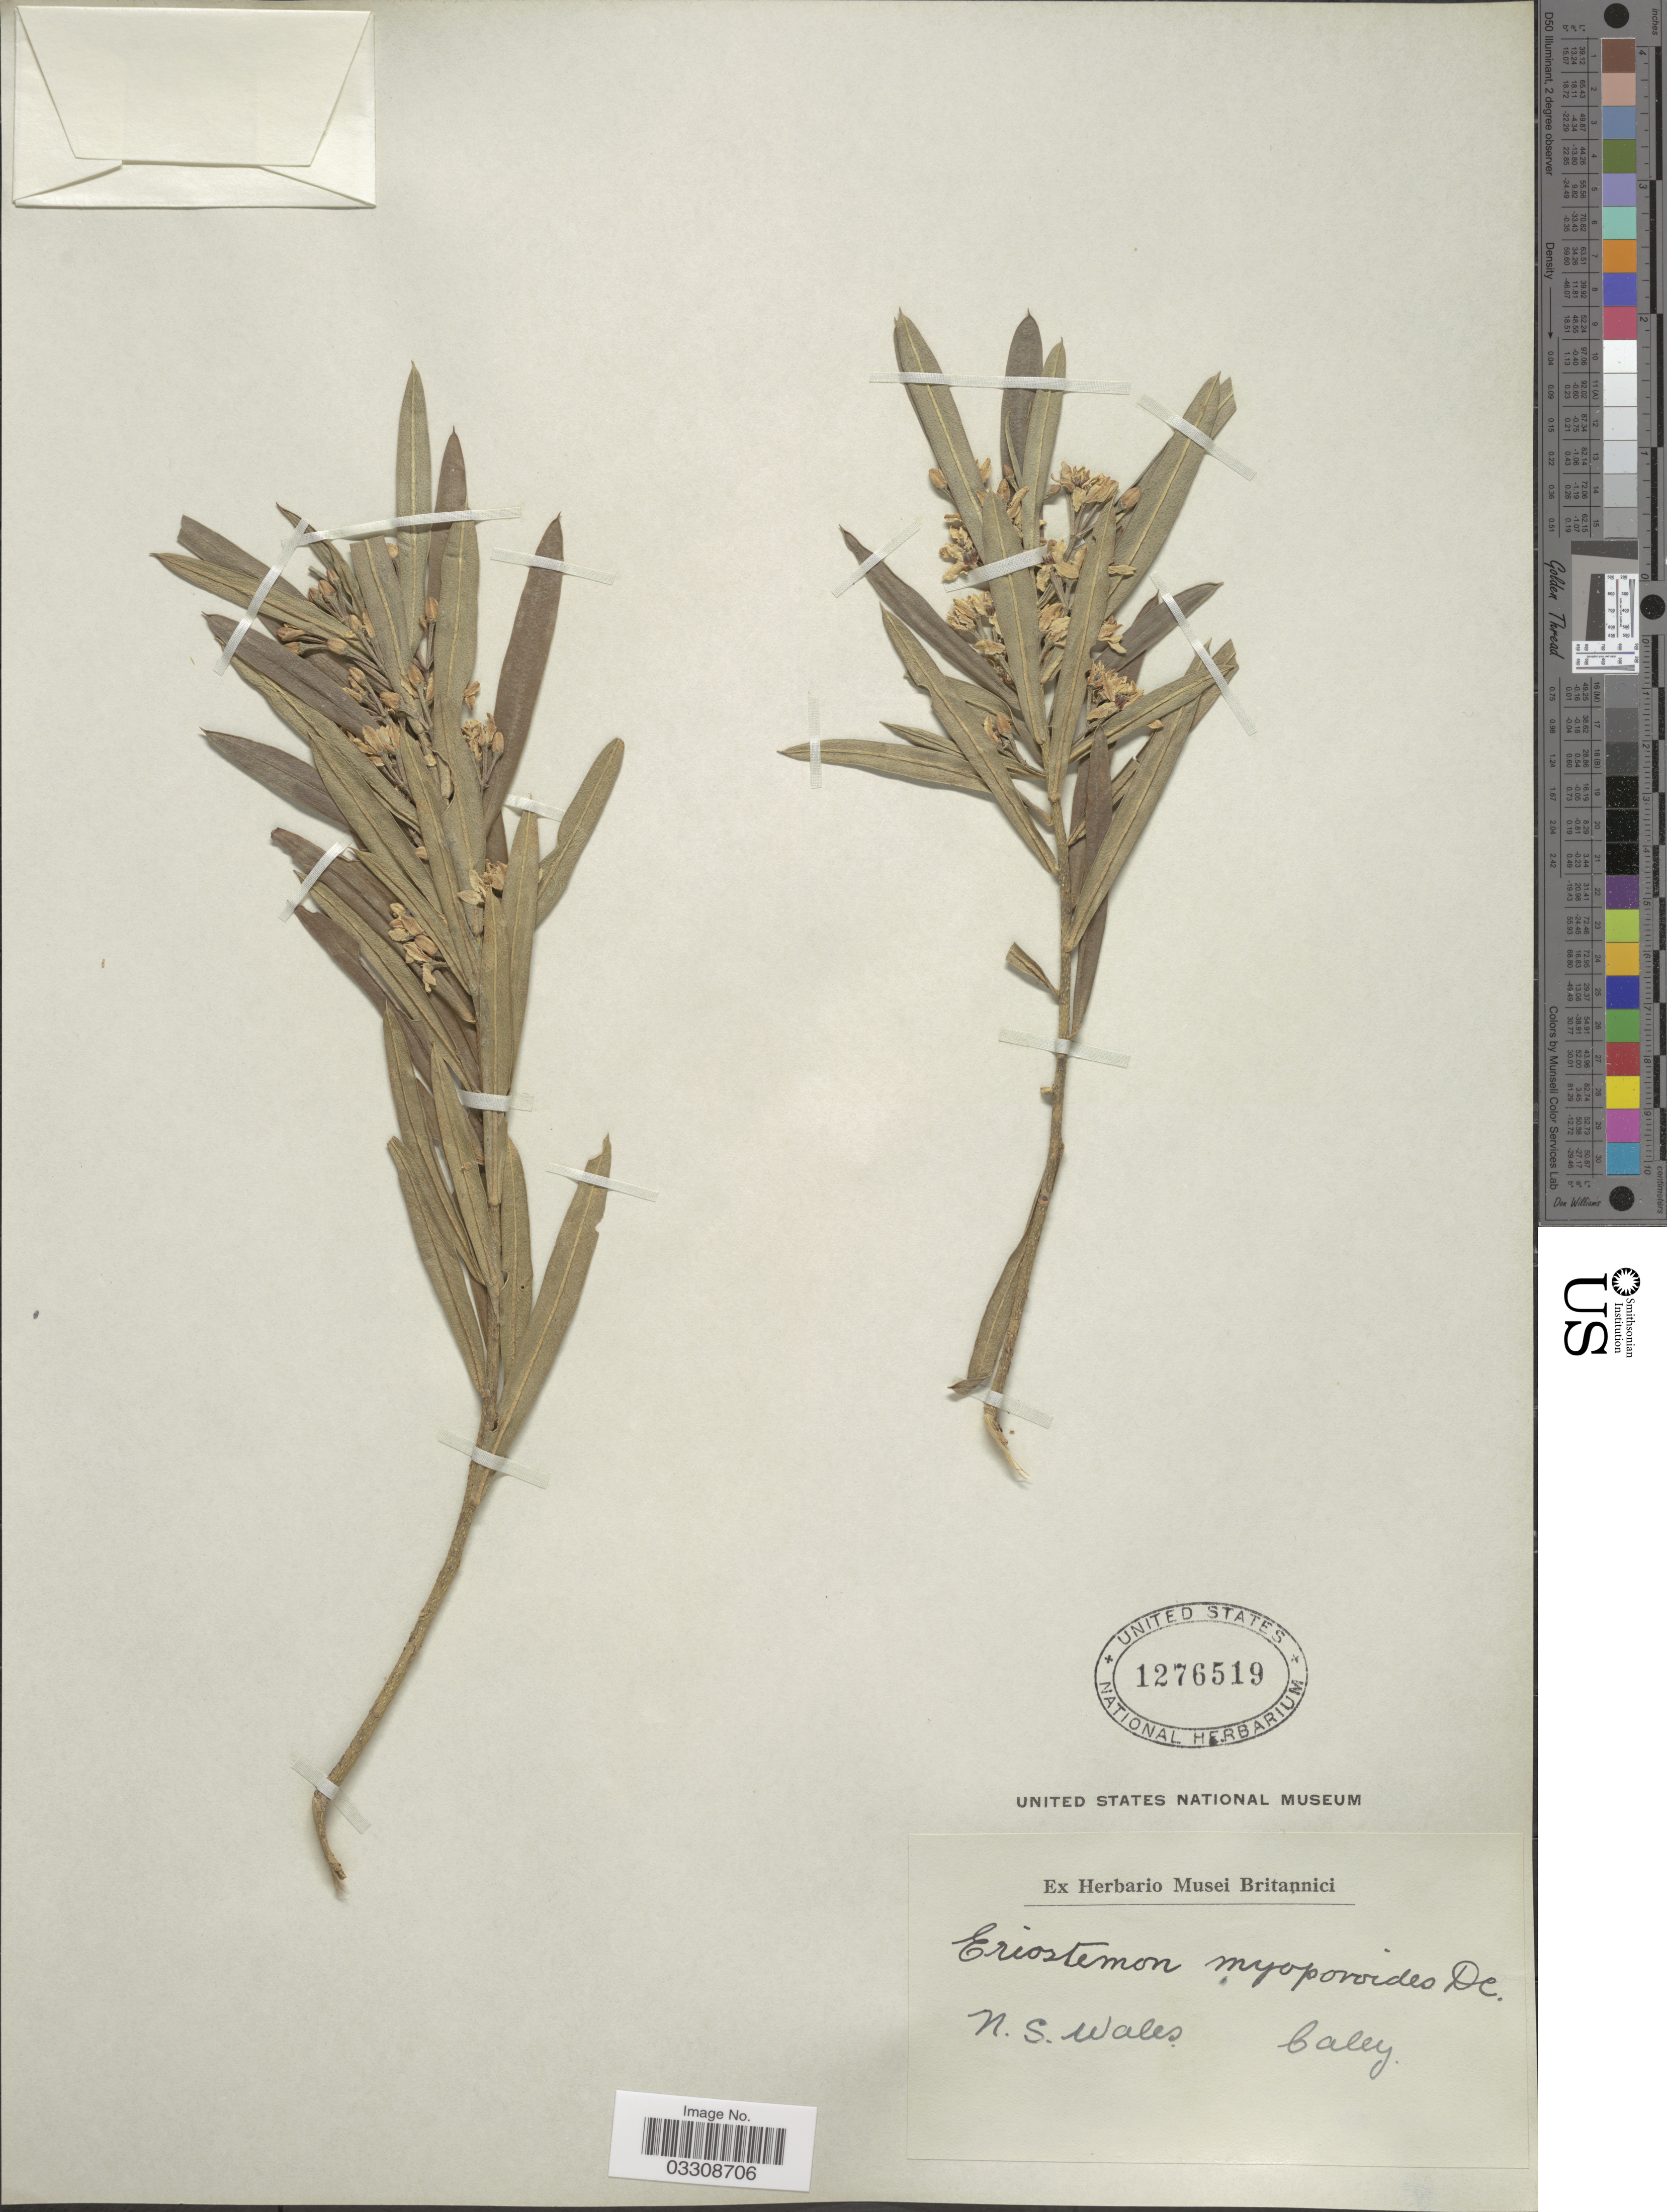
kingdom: Plantae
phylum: Tracheophyta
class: Magnoliopsida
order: Sapindales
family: Rutaceae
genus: Eriostemon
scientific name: Eriostemon myoporoides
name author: DC.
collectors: -. Caley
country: Australia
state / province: New South Wales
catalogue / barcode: US 1276519